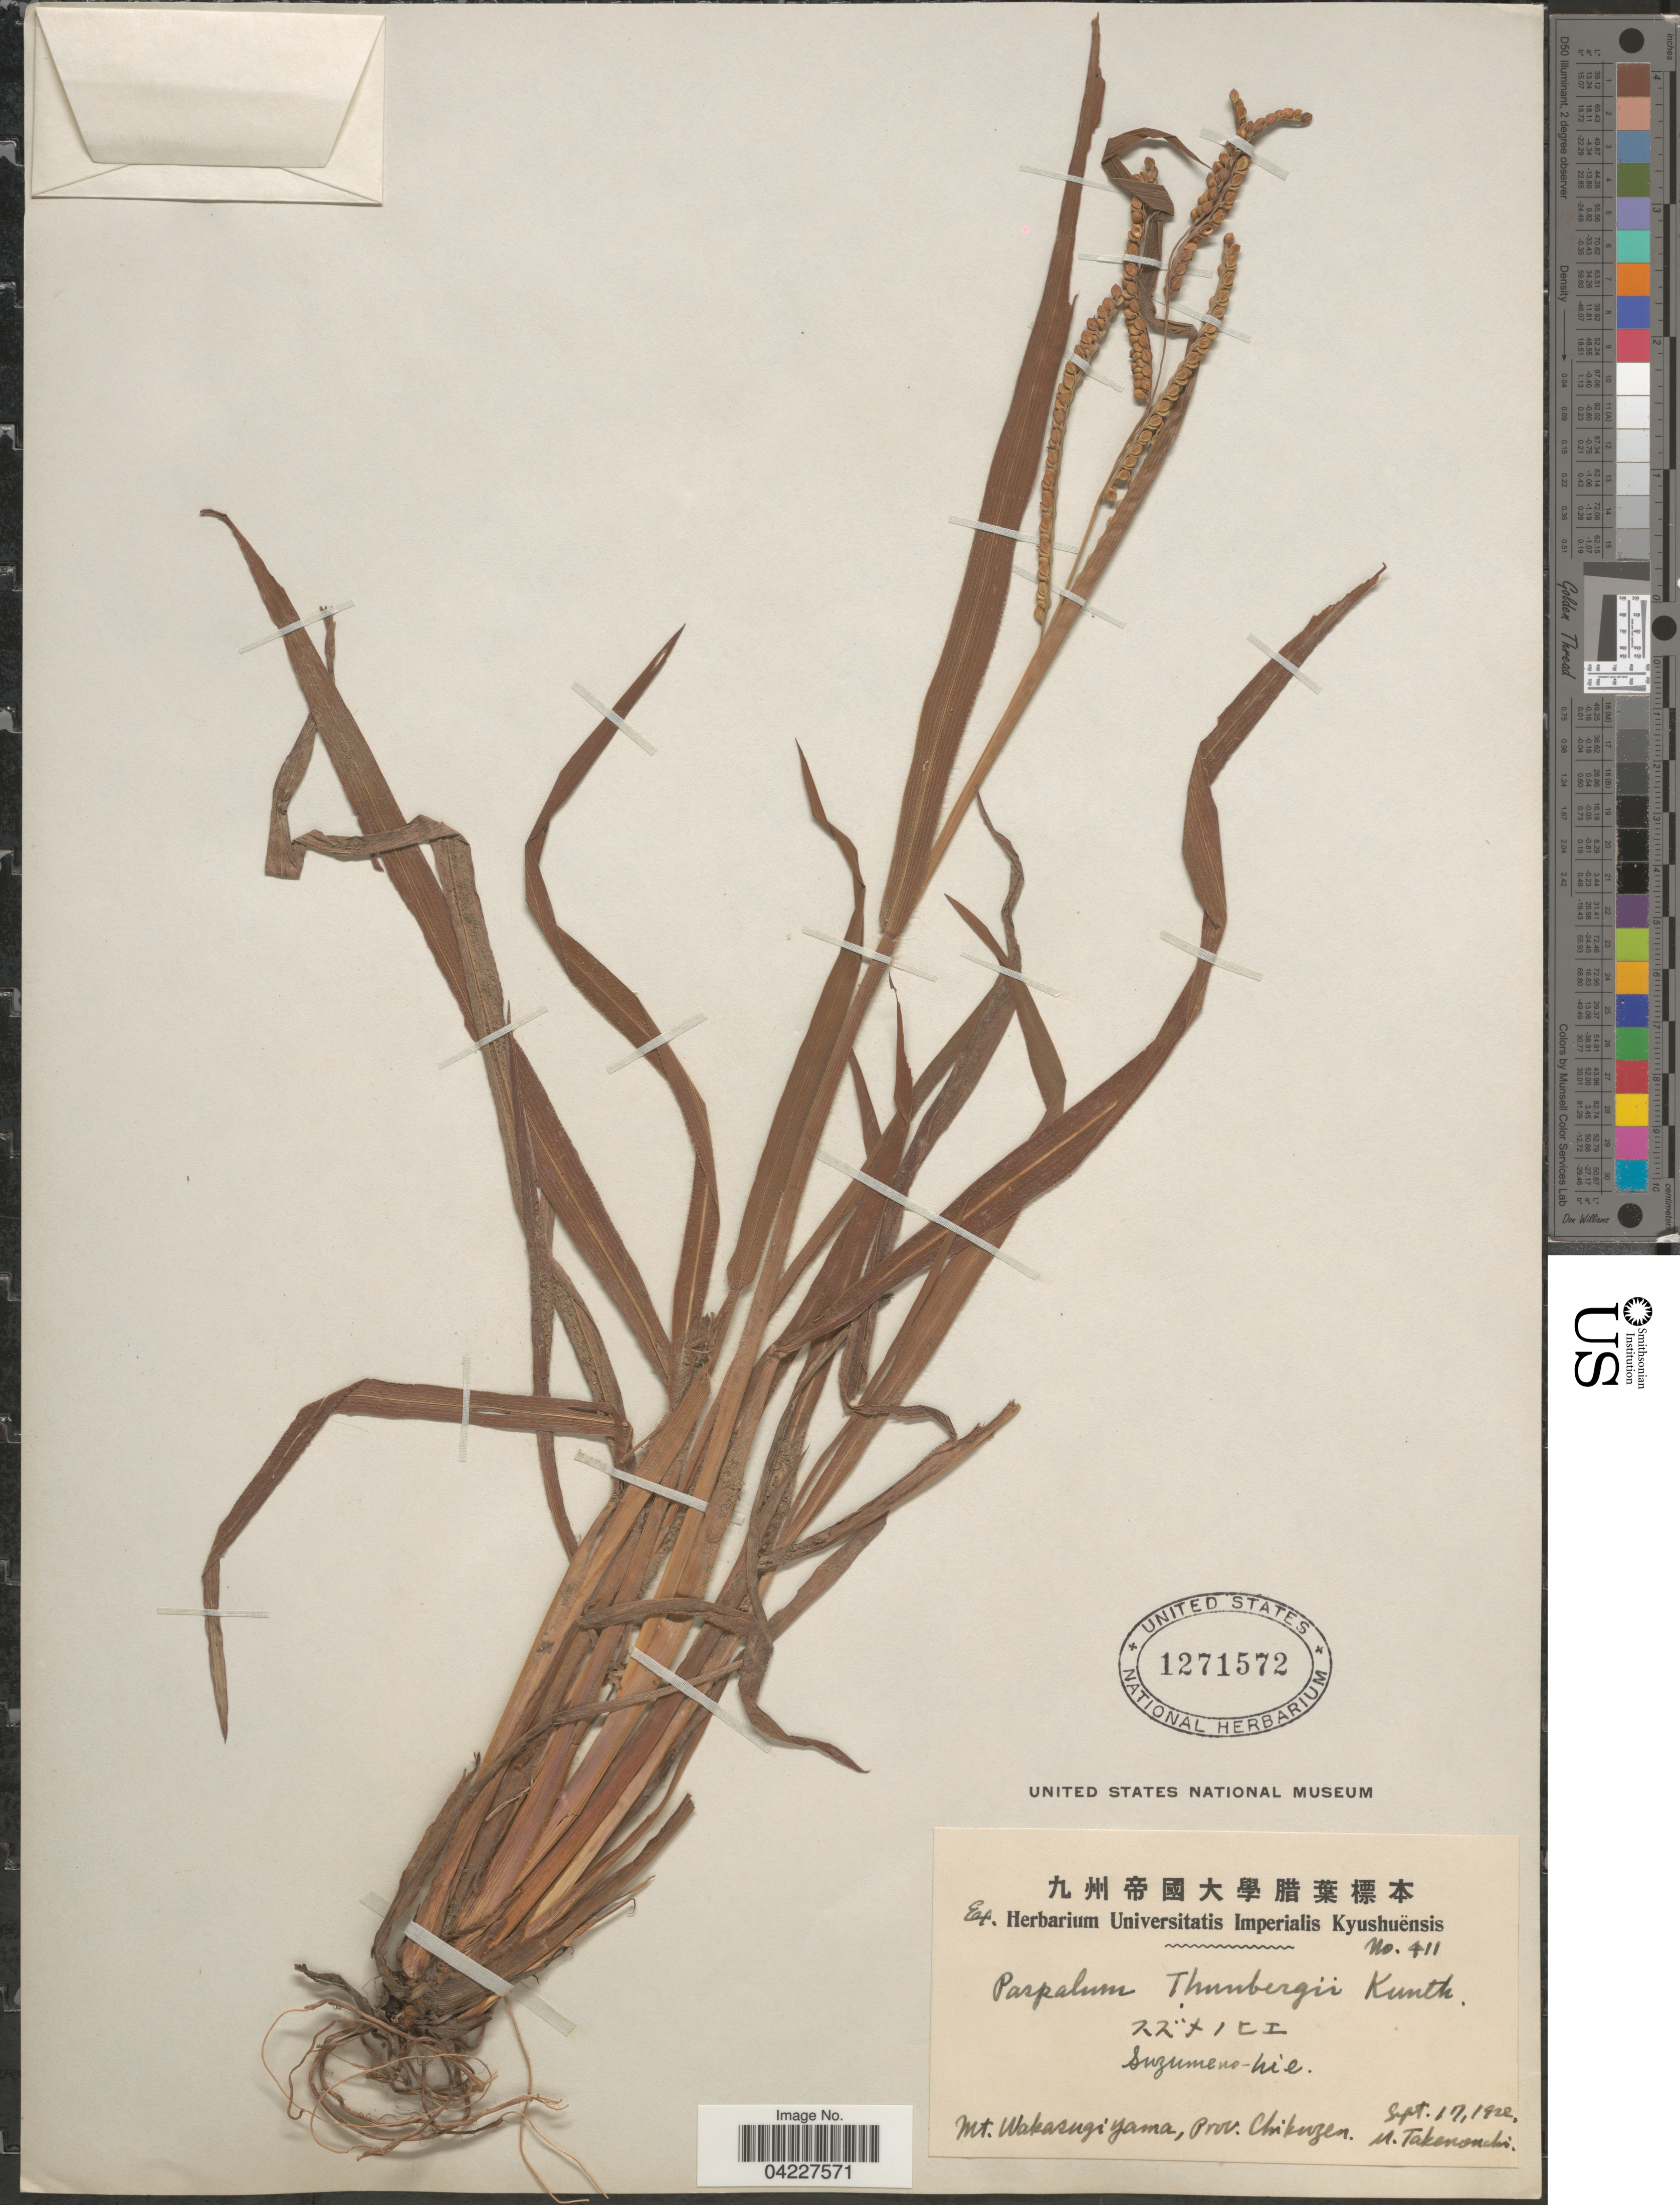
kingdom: Plantae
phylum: Tracheophyta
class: Liliopsida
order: Poales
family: Poaceae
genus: Paspalum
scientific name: Paspalum thunbergii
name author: Kunth ex Steud.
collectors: M. Takenonchi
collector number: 411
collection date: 1922-09-17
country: Japan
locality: Suzumeno-hie. Mt. Wakasugi yama, Prov. Chikuzen.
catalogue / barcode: US 1271572